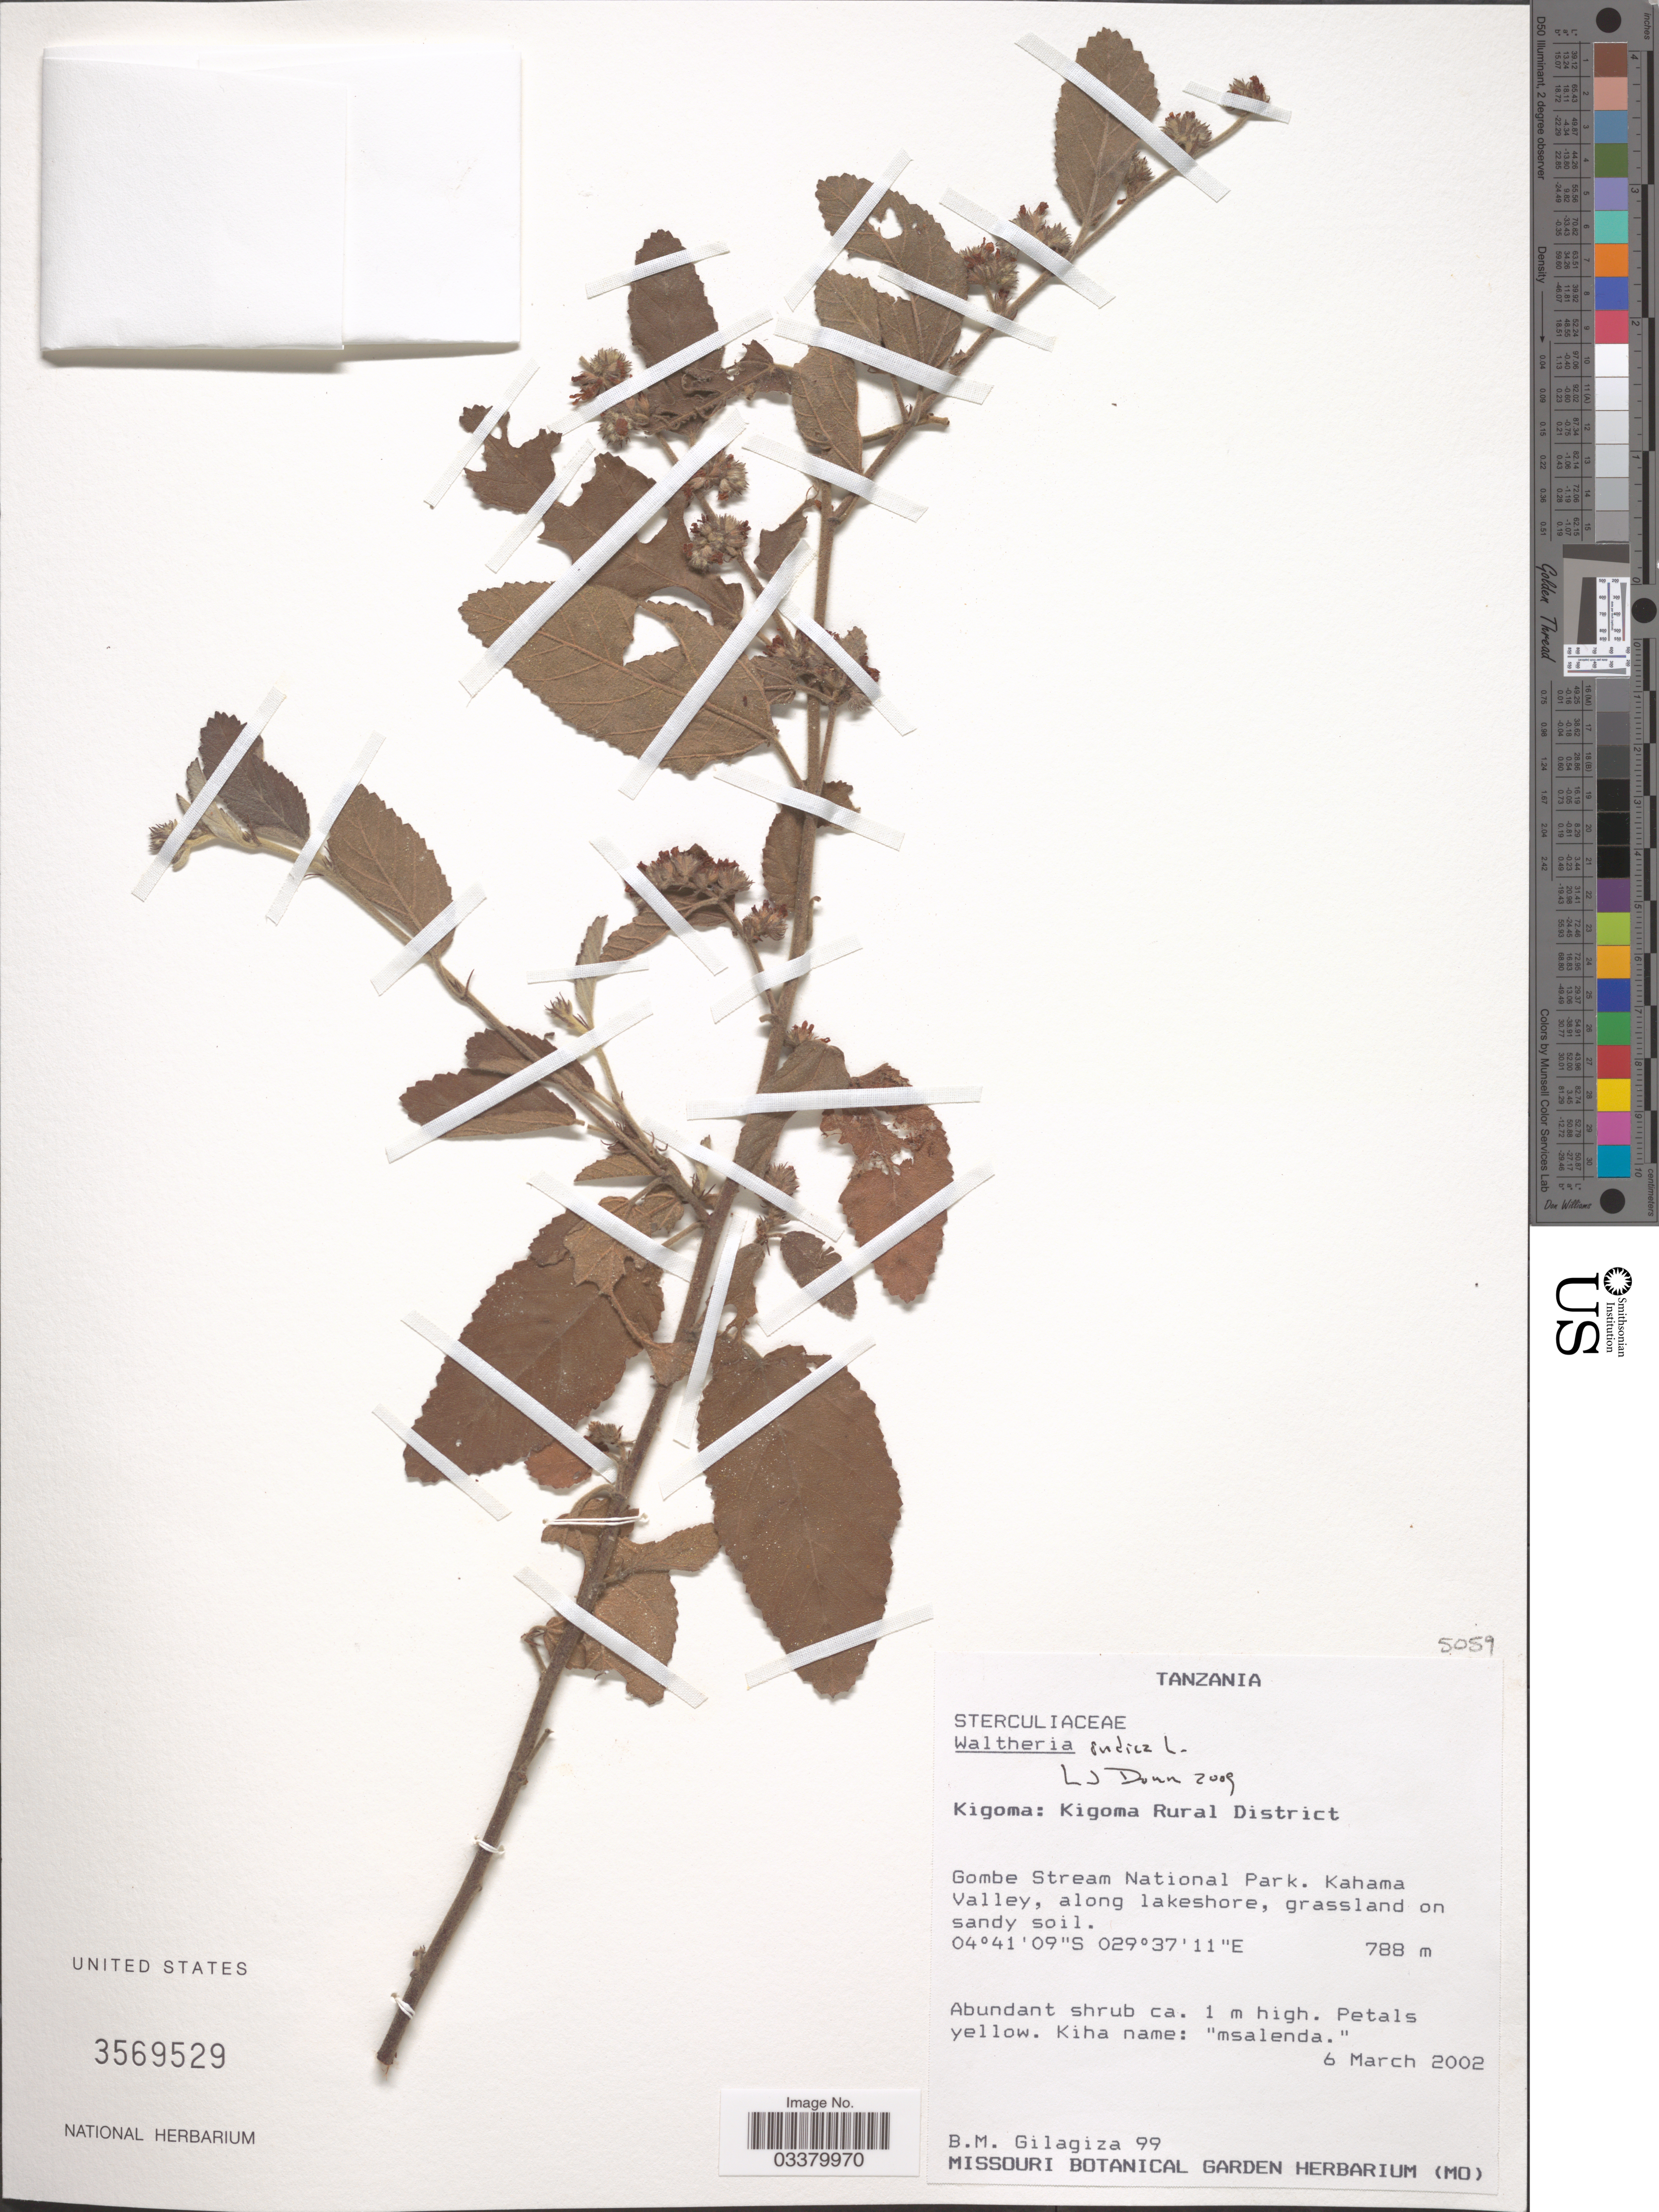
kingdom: Plantae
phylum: Tracheophyta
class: Magnoliopsida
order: Malvales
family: Malvaceae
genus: Waltheria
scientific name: Waltheria indica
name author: L.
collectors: B. Gilagiza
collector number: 99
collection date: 2002-03-06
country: Tanzania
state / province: Kigoma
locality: Kigoma Rural District, Gombe Stream National Park. Kahama Valley, along lakeshore, grassland on sandy soil.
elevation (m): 788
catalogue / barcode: US 3569529